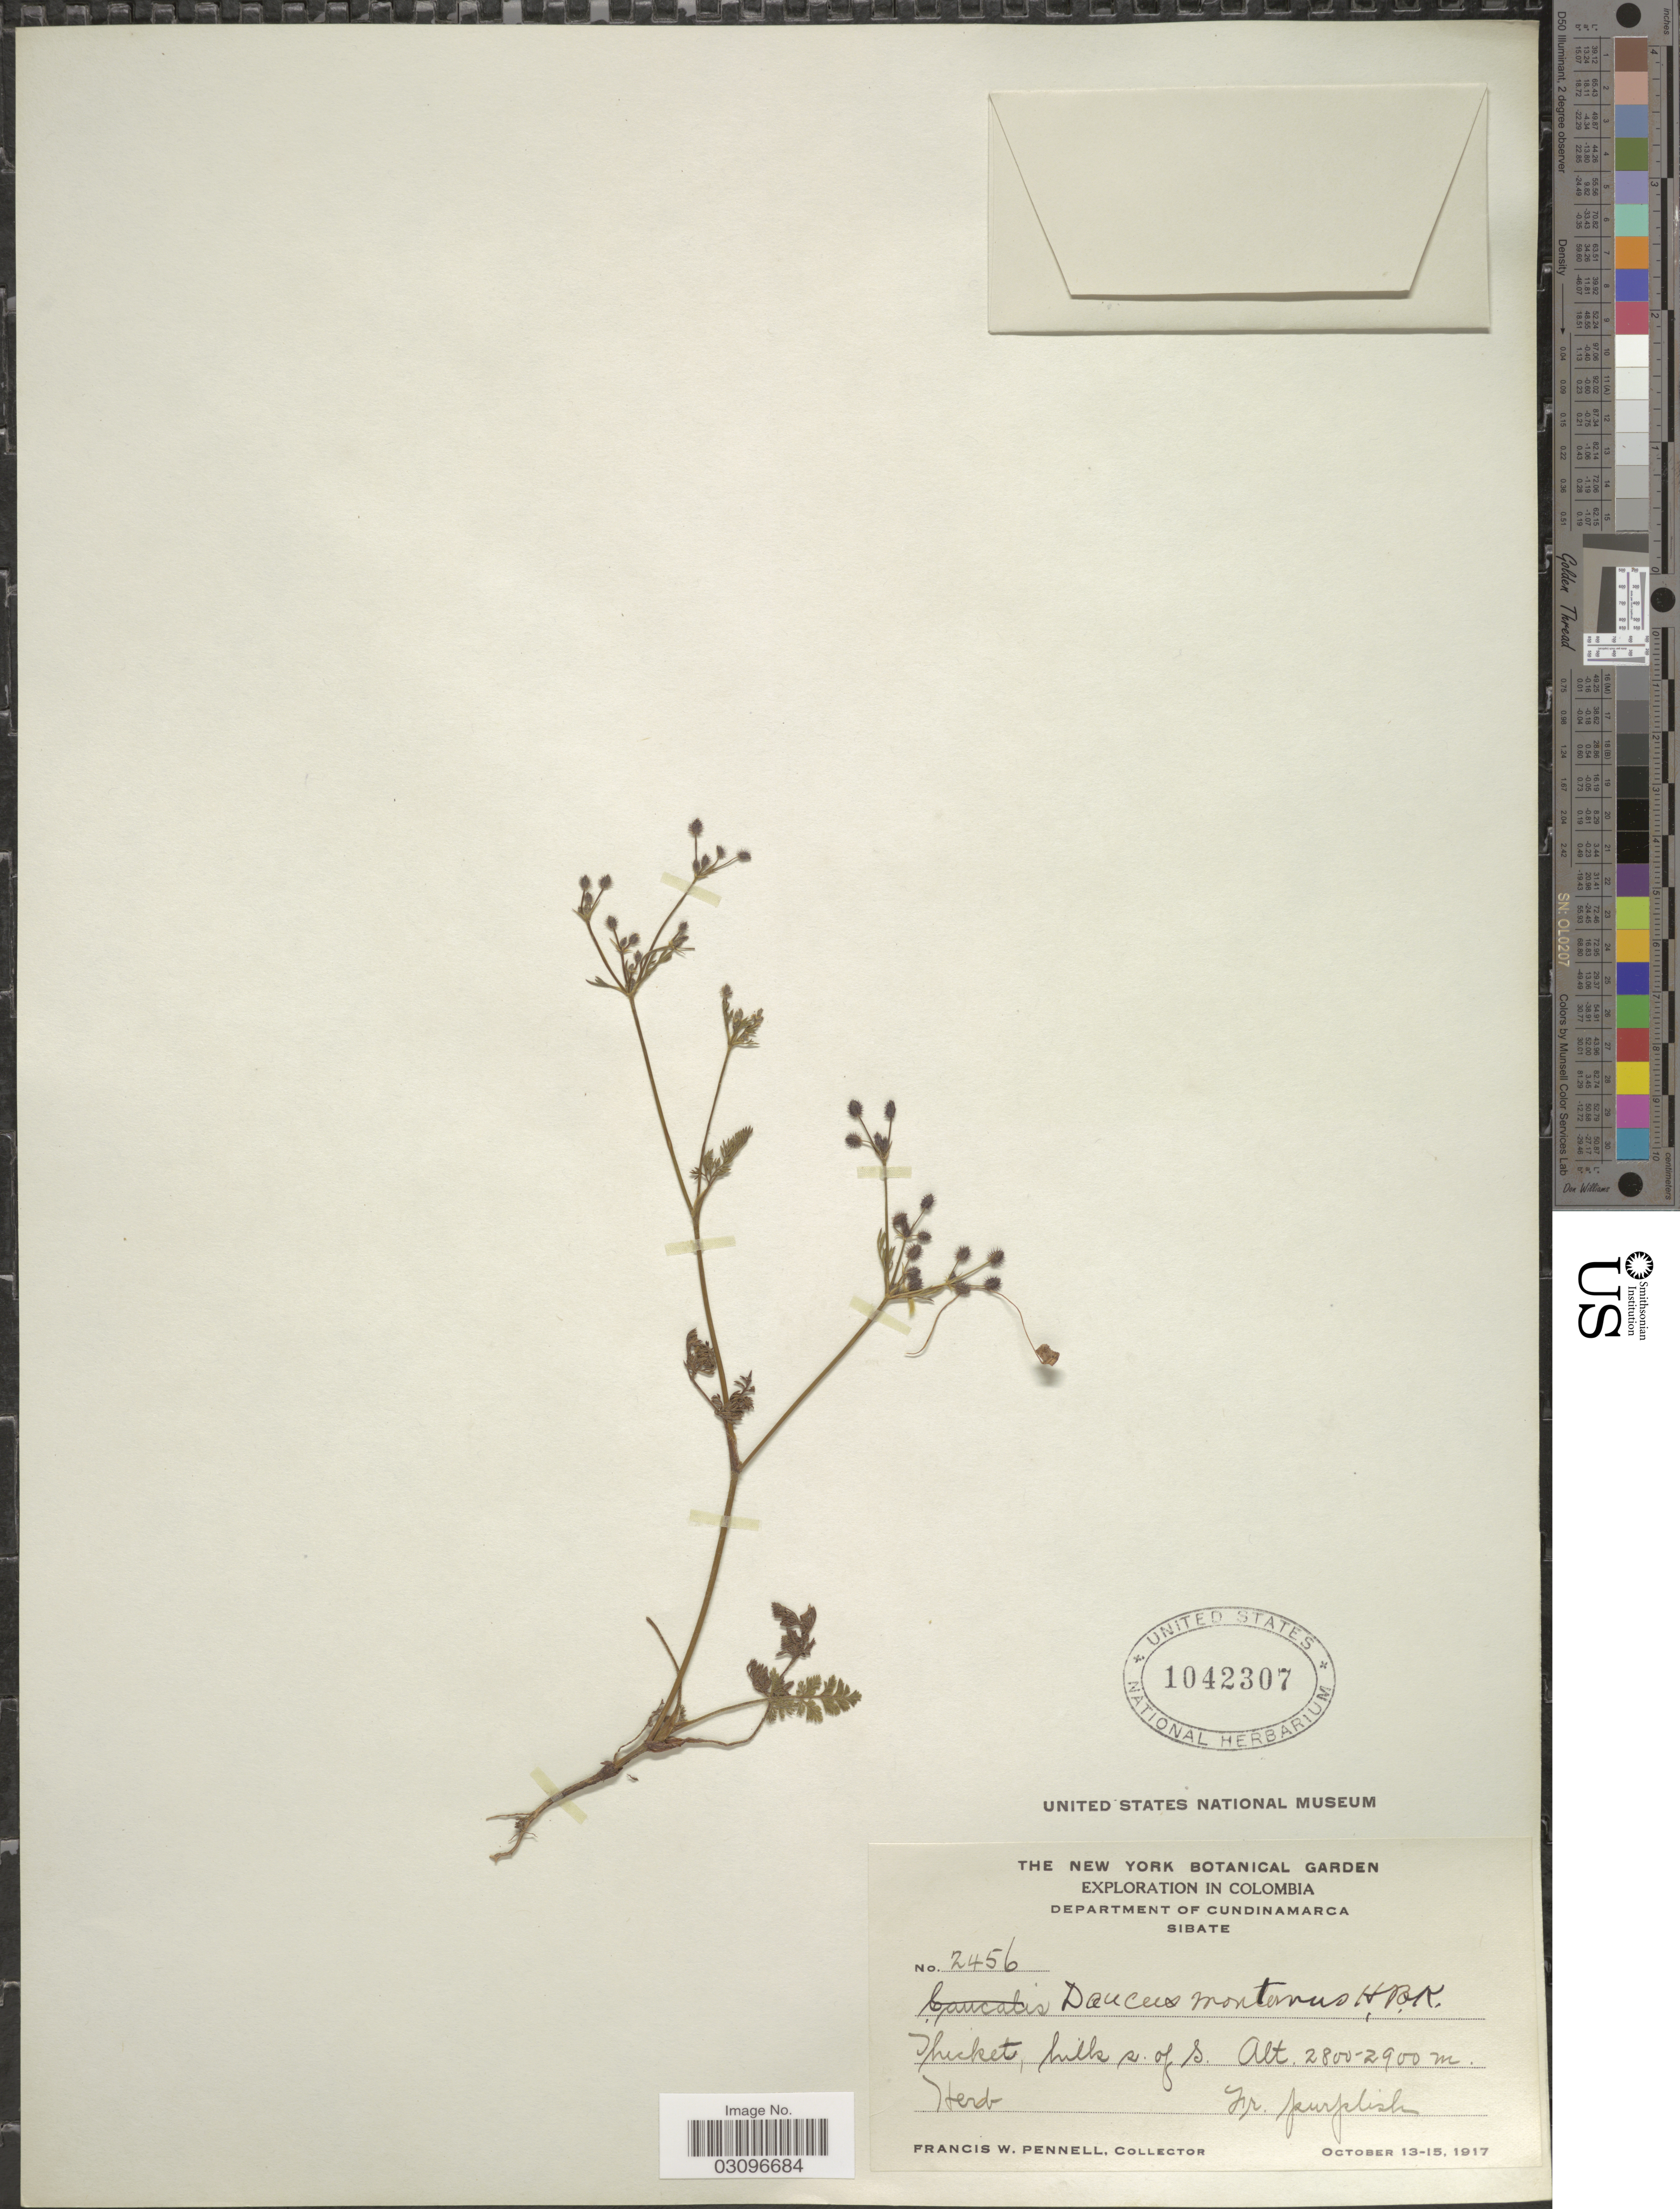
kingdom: Plantae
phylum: Tracheophyta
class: Magnoliopsida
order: Apiales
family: Apiaceae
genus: Daucus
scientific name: Daucus montanus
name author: Humb. & Bonpl. ex Spreng.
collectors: F. W. Pennell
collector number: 2456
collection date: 1917-10-13/1917-10-15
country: Colombia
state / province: Cundinamarca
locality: Department of Cundinamarca. Sibate. Thicket, hills s. of S.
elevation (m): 2800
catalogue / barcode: US 1042307